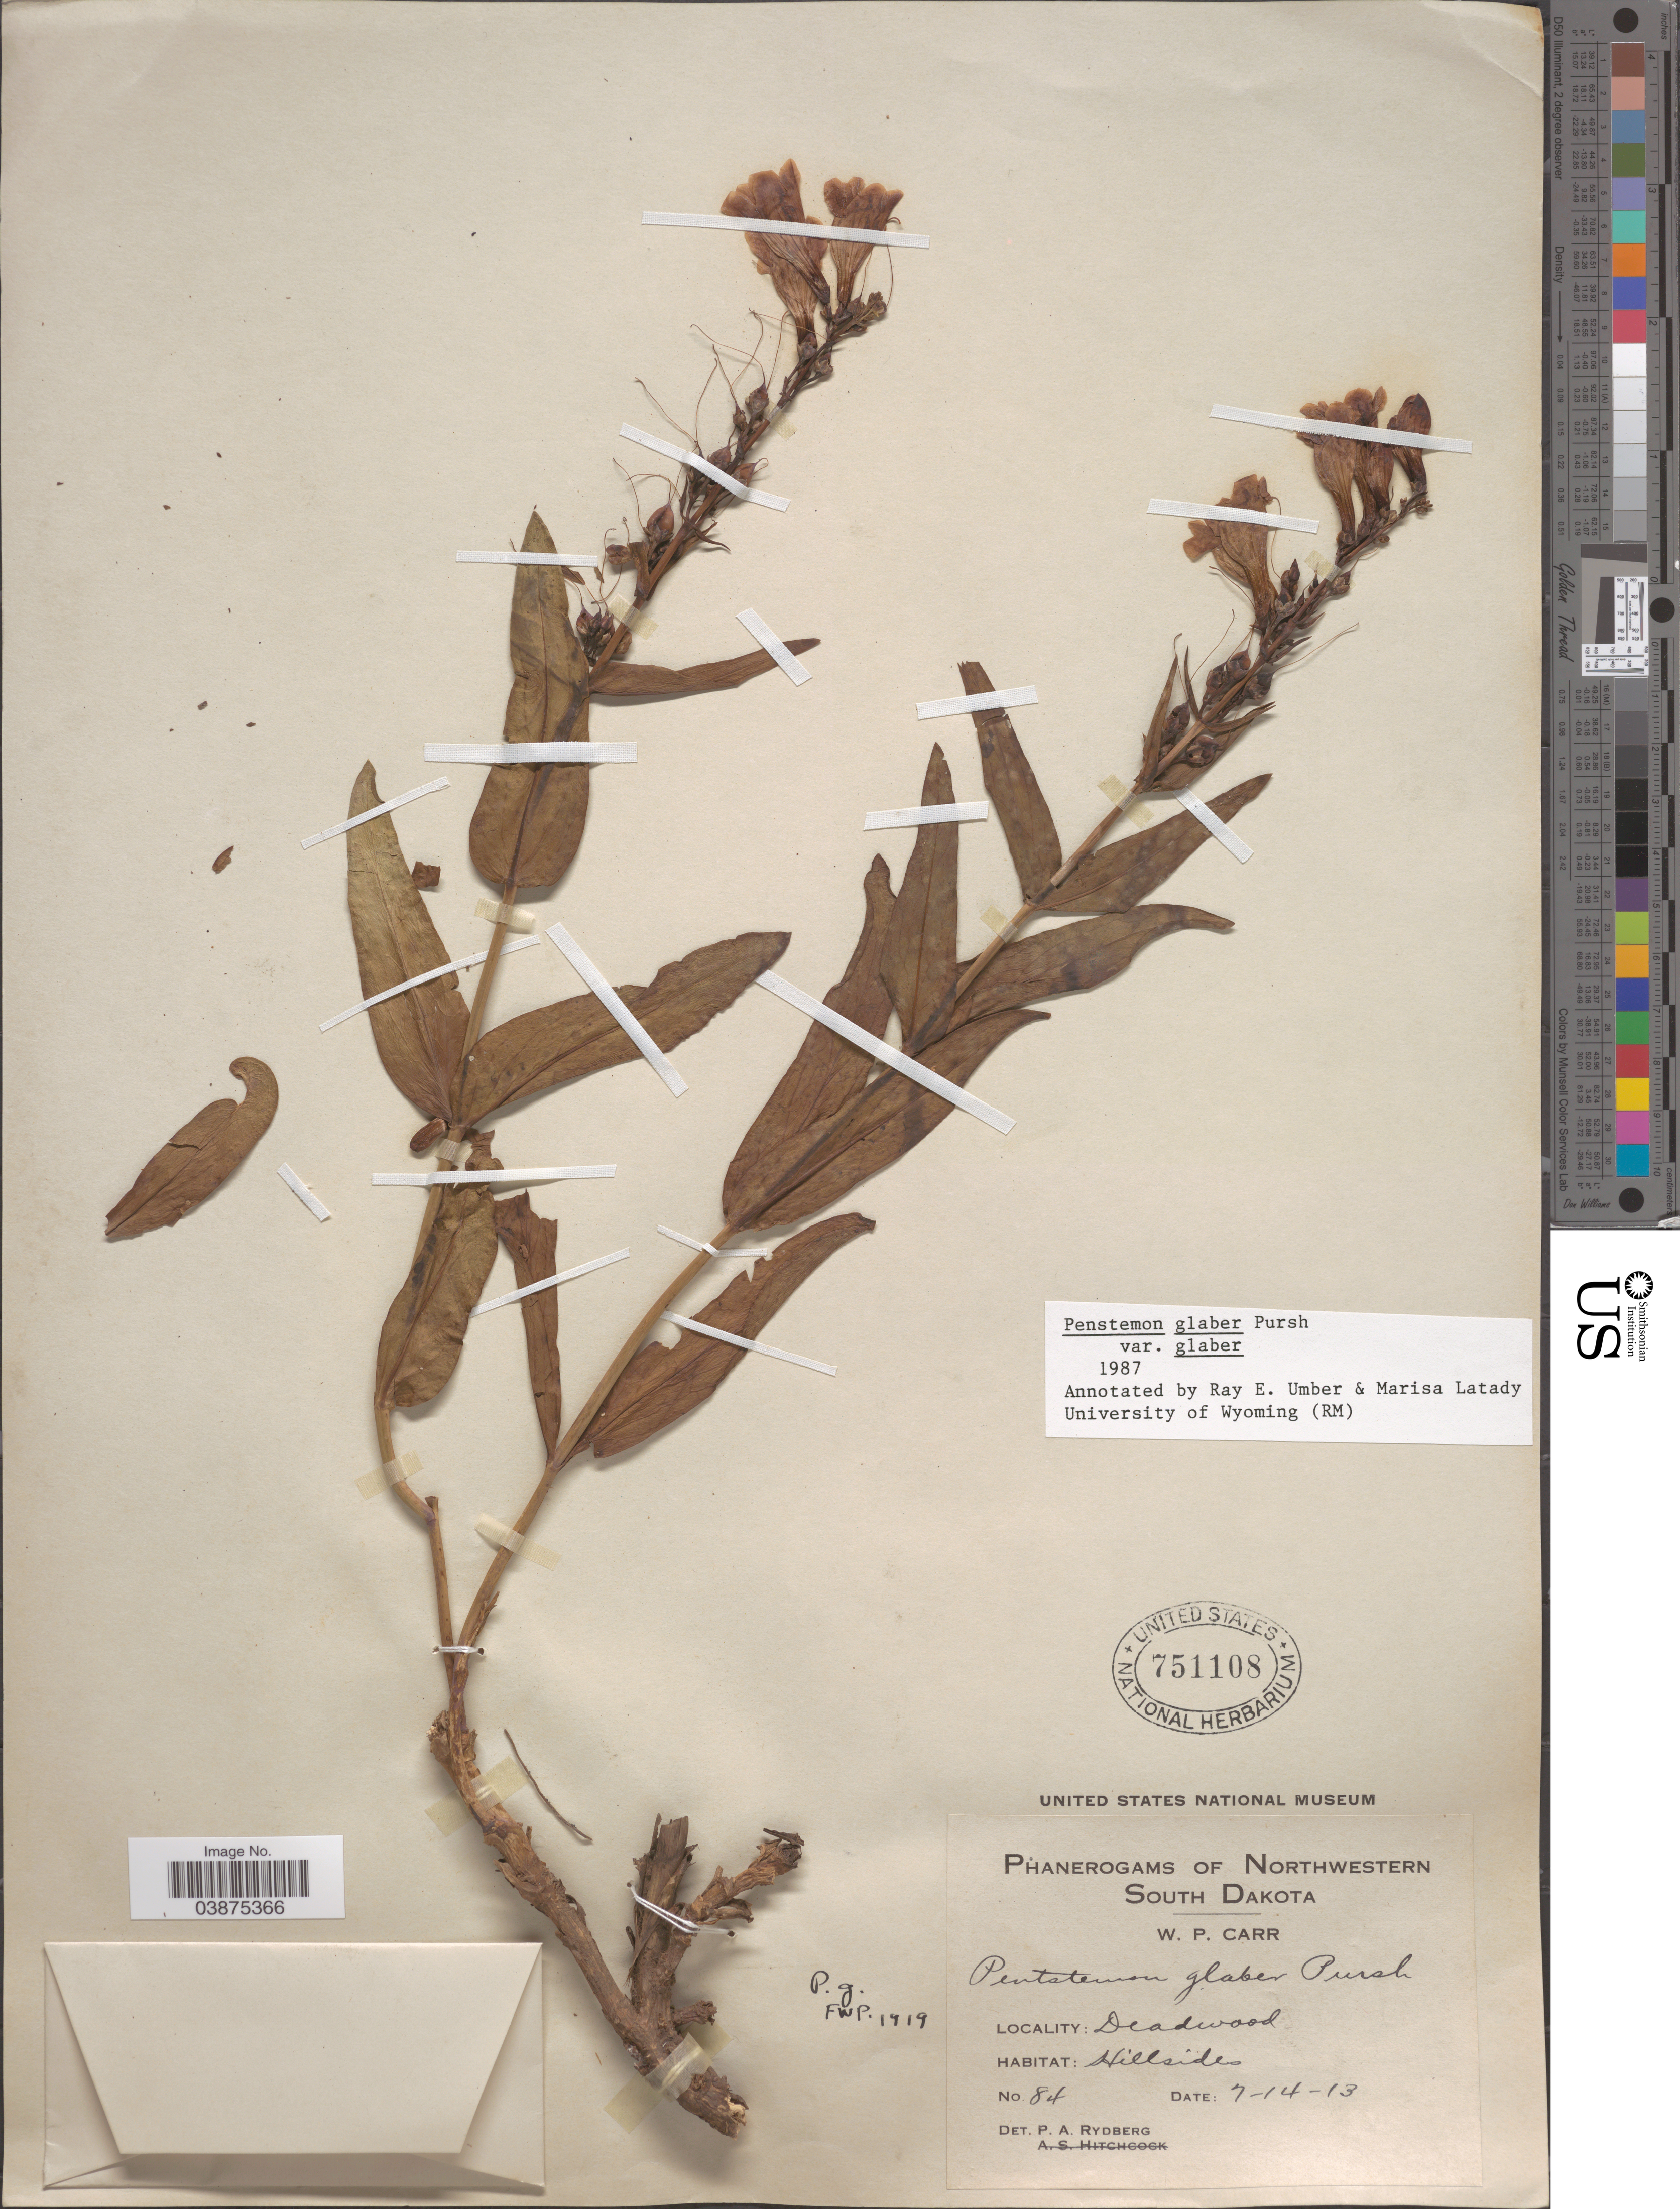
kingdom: Plantae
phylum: Tracheophyta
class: Magnoliopsida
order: Lamiales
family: Plantaginaceae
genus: Penstemon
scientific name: Penstemon glaber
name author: Pursh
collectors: W. Carr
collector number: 84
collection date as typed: Transcribed d/m/y: 14/7/13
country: United States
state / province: South Dakota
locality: Northwestern. Deadwood.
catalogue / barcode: US 751108